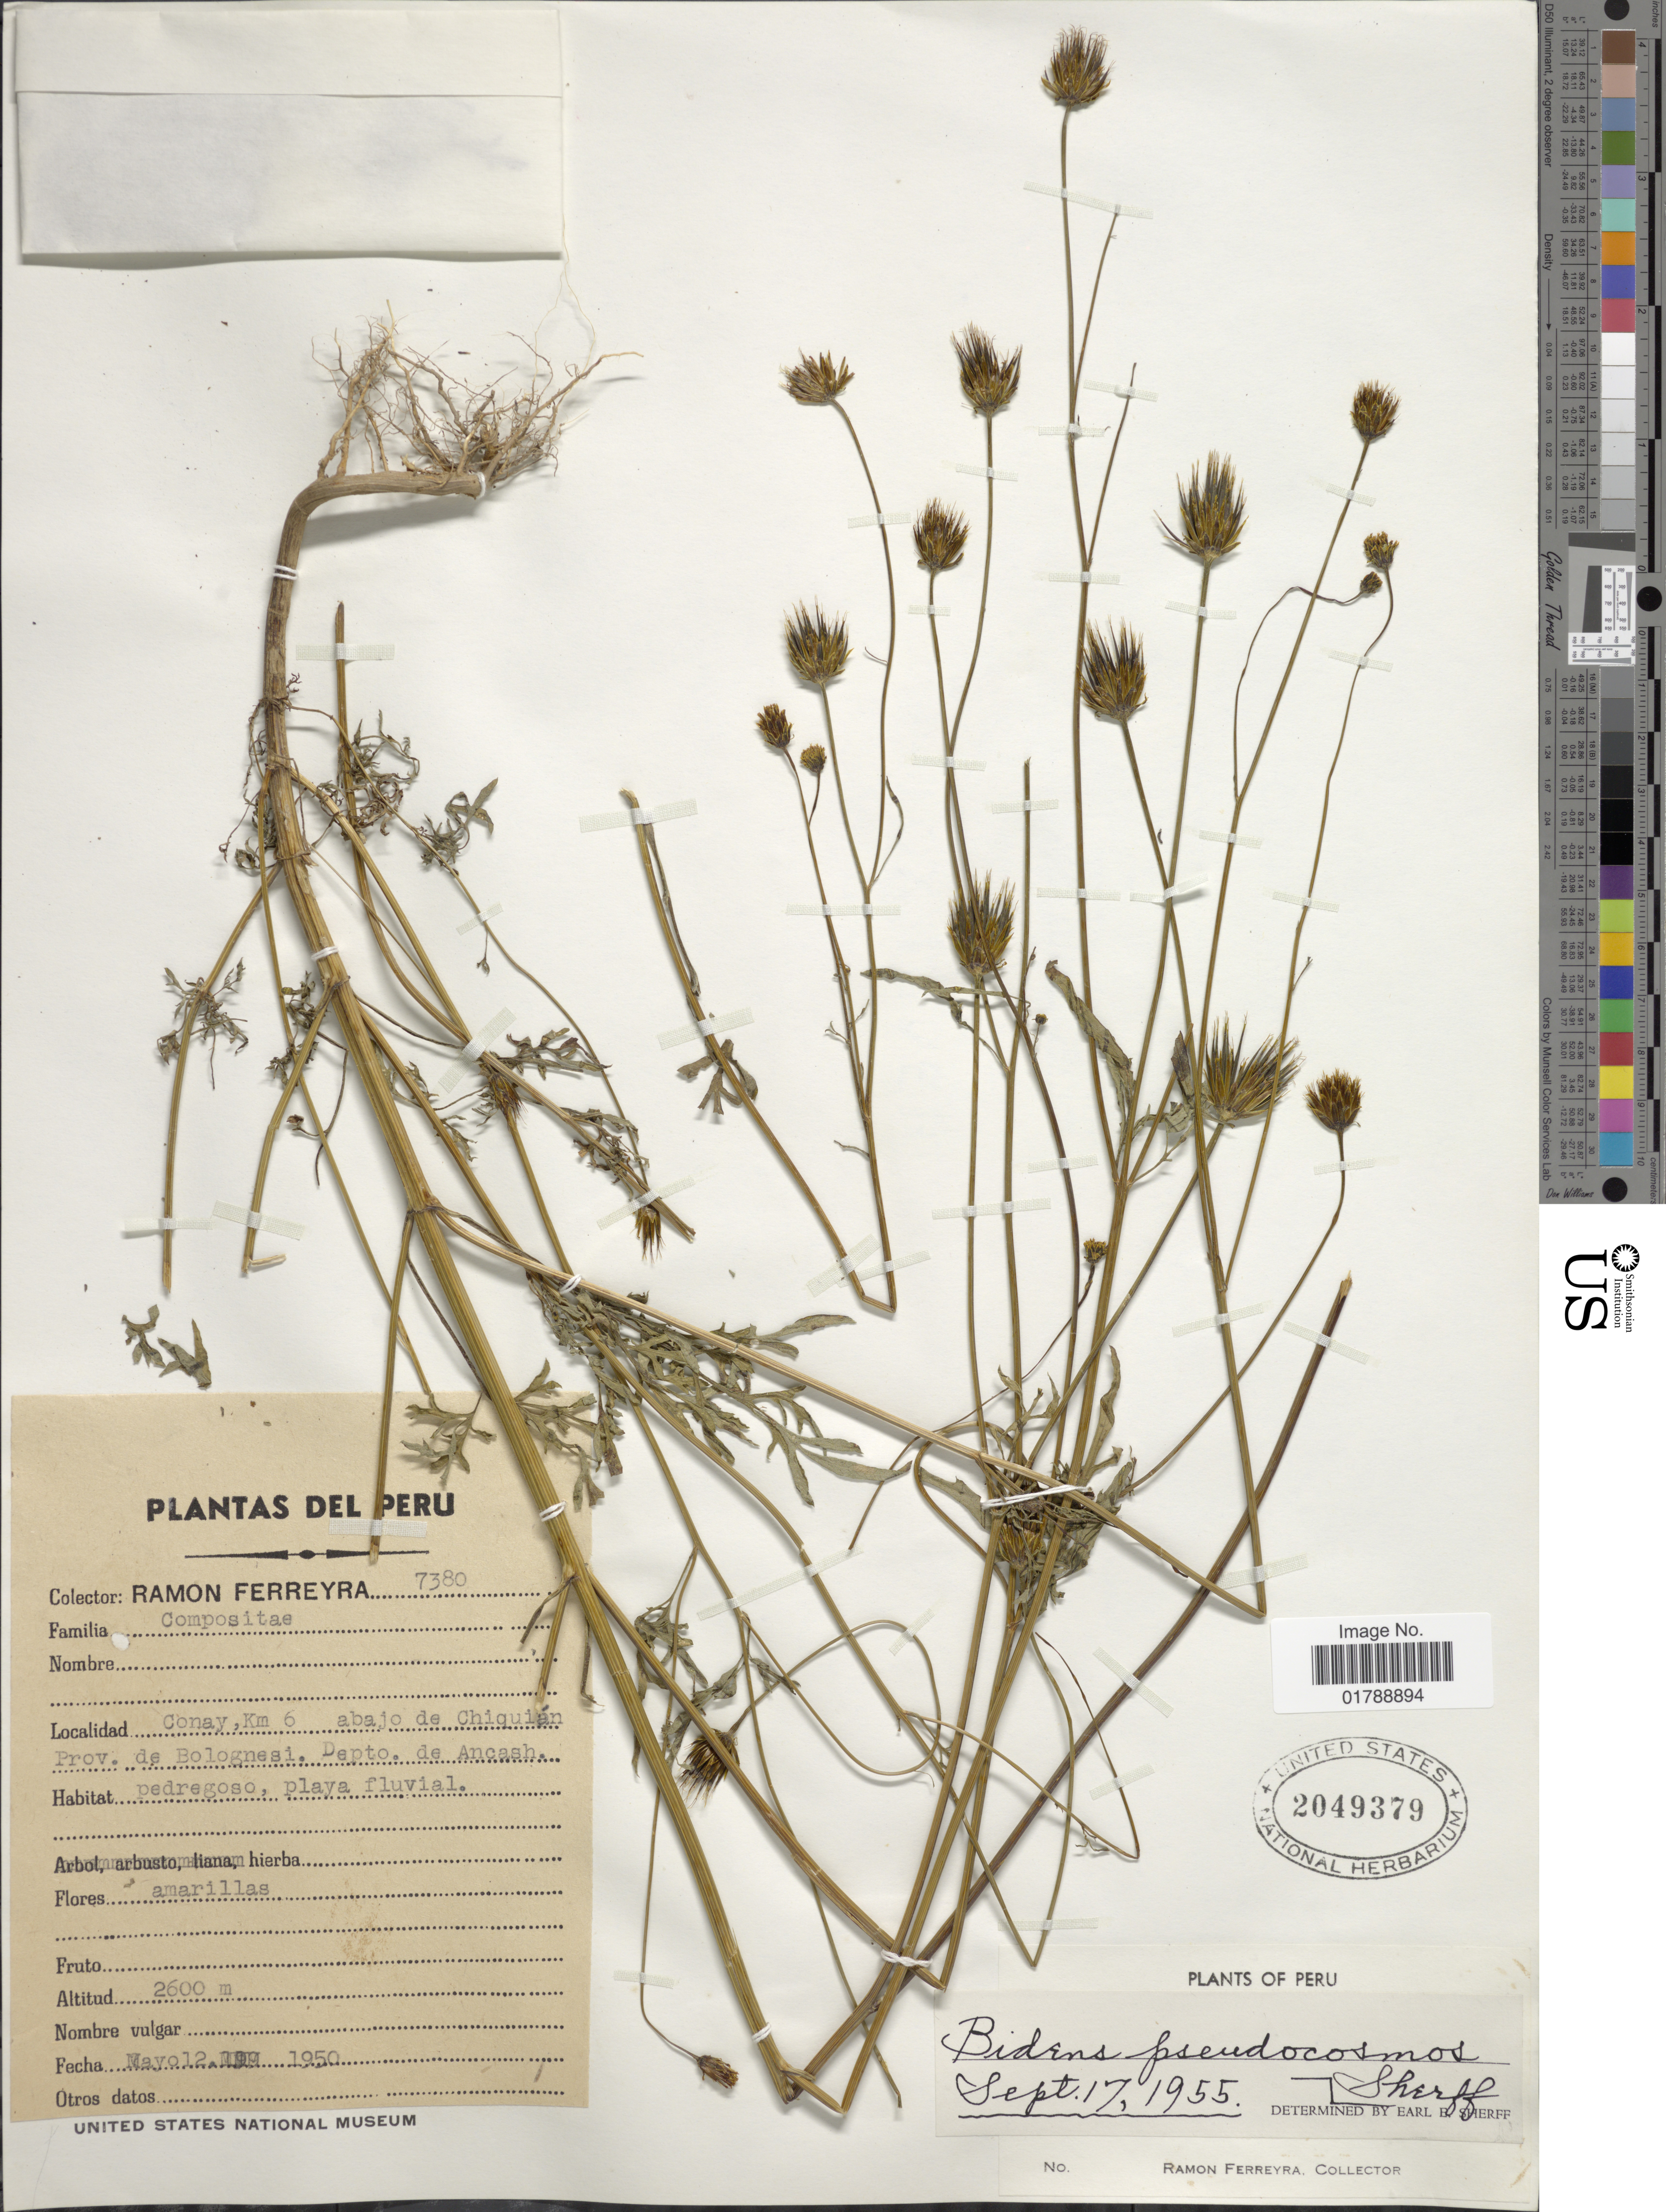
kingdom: Plantae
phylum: Tracheophyta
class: Magnoliopsida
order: Asterales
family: Asteraceae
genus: Bidens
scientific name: Bidens pseudocosmos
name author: Sherff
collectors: R. A. Ferreyra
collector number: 7380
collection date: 1950-05-12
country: Peru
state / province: Ancash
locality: Conay, Km 6 abajo de Chiquián. Prov. de Bolognesi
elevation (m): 2600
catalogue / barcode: US 2049379